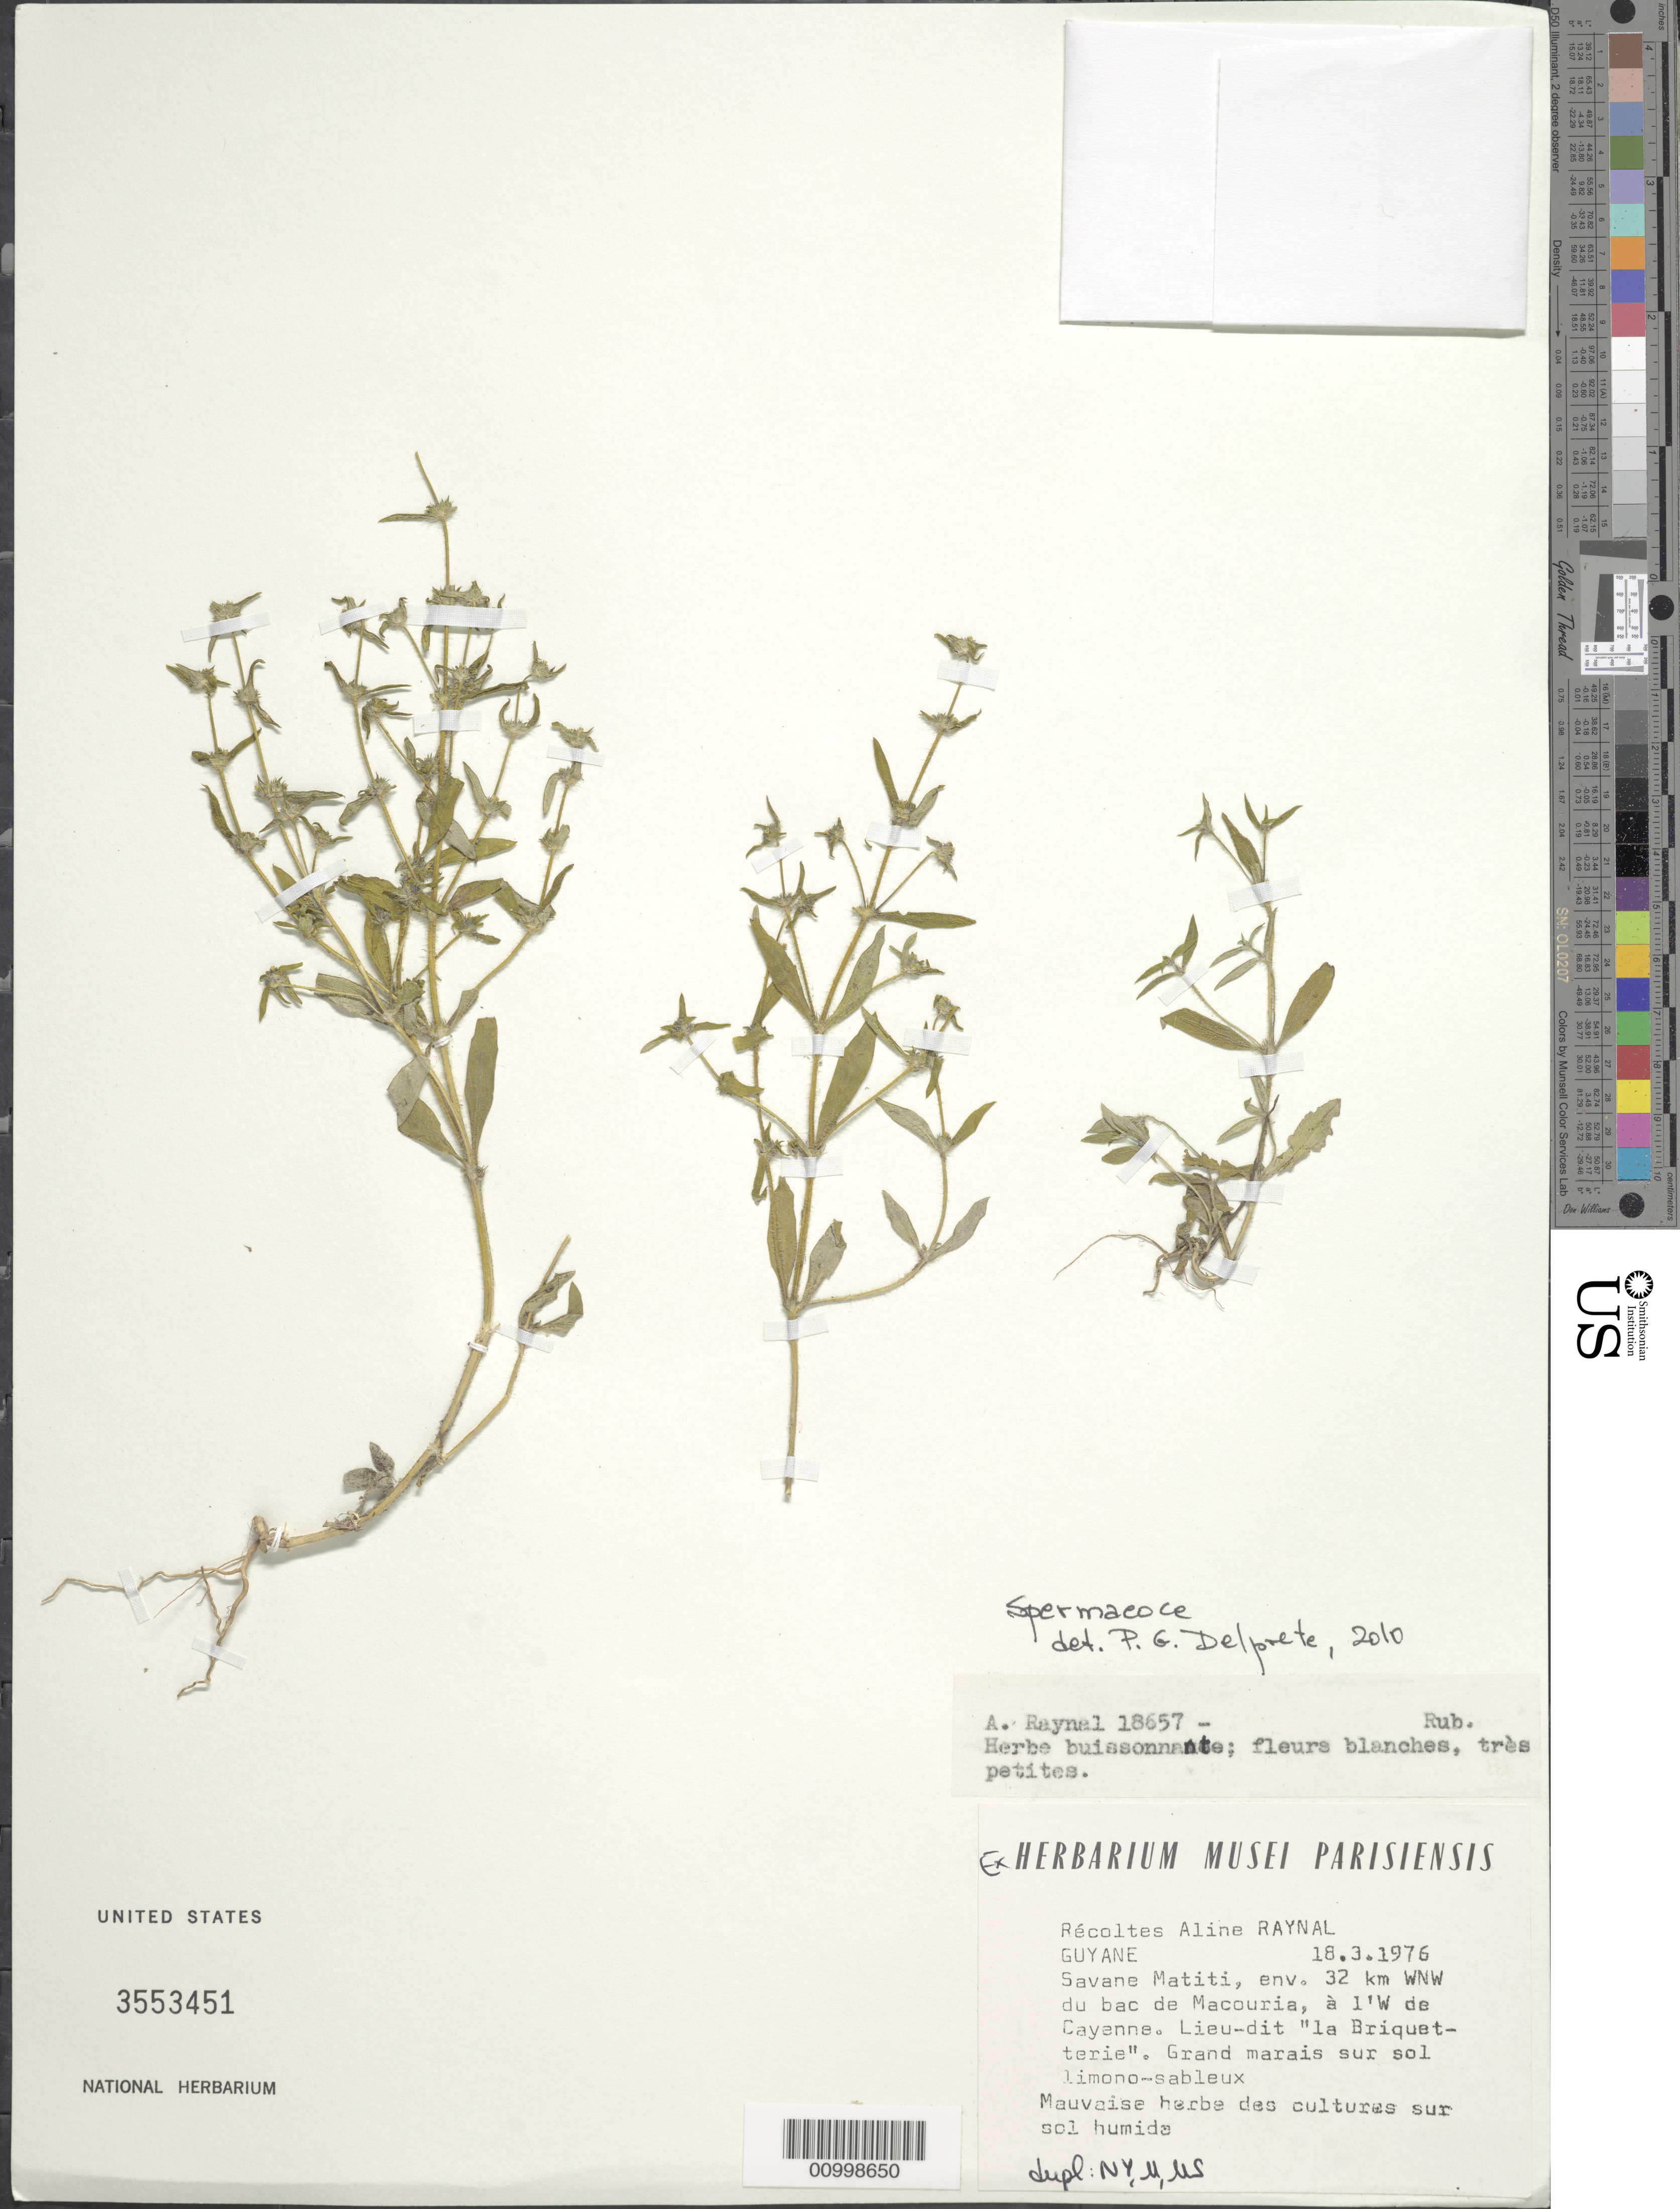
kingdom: Plantae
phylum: Tracheophyta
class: Magnoliopsida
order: Gentianales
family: Rubiaceae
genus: Spermacoce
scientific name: Spermacoce sp.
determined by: Delprete, P. G., Herb. de Guyane Cay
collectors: A. M. Raynal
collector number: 18657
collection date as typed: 18-Mar-76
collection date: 1976-03-18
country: French Guiana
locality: Savane Matiti, env 32 km WNW du bac de Macouria, a l'W de Cayenne. Lieu-dit "la Briquetterie"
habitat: Grand marais sur sol limono-sableux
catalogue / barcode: US 3553451